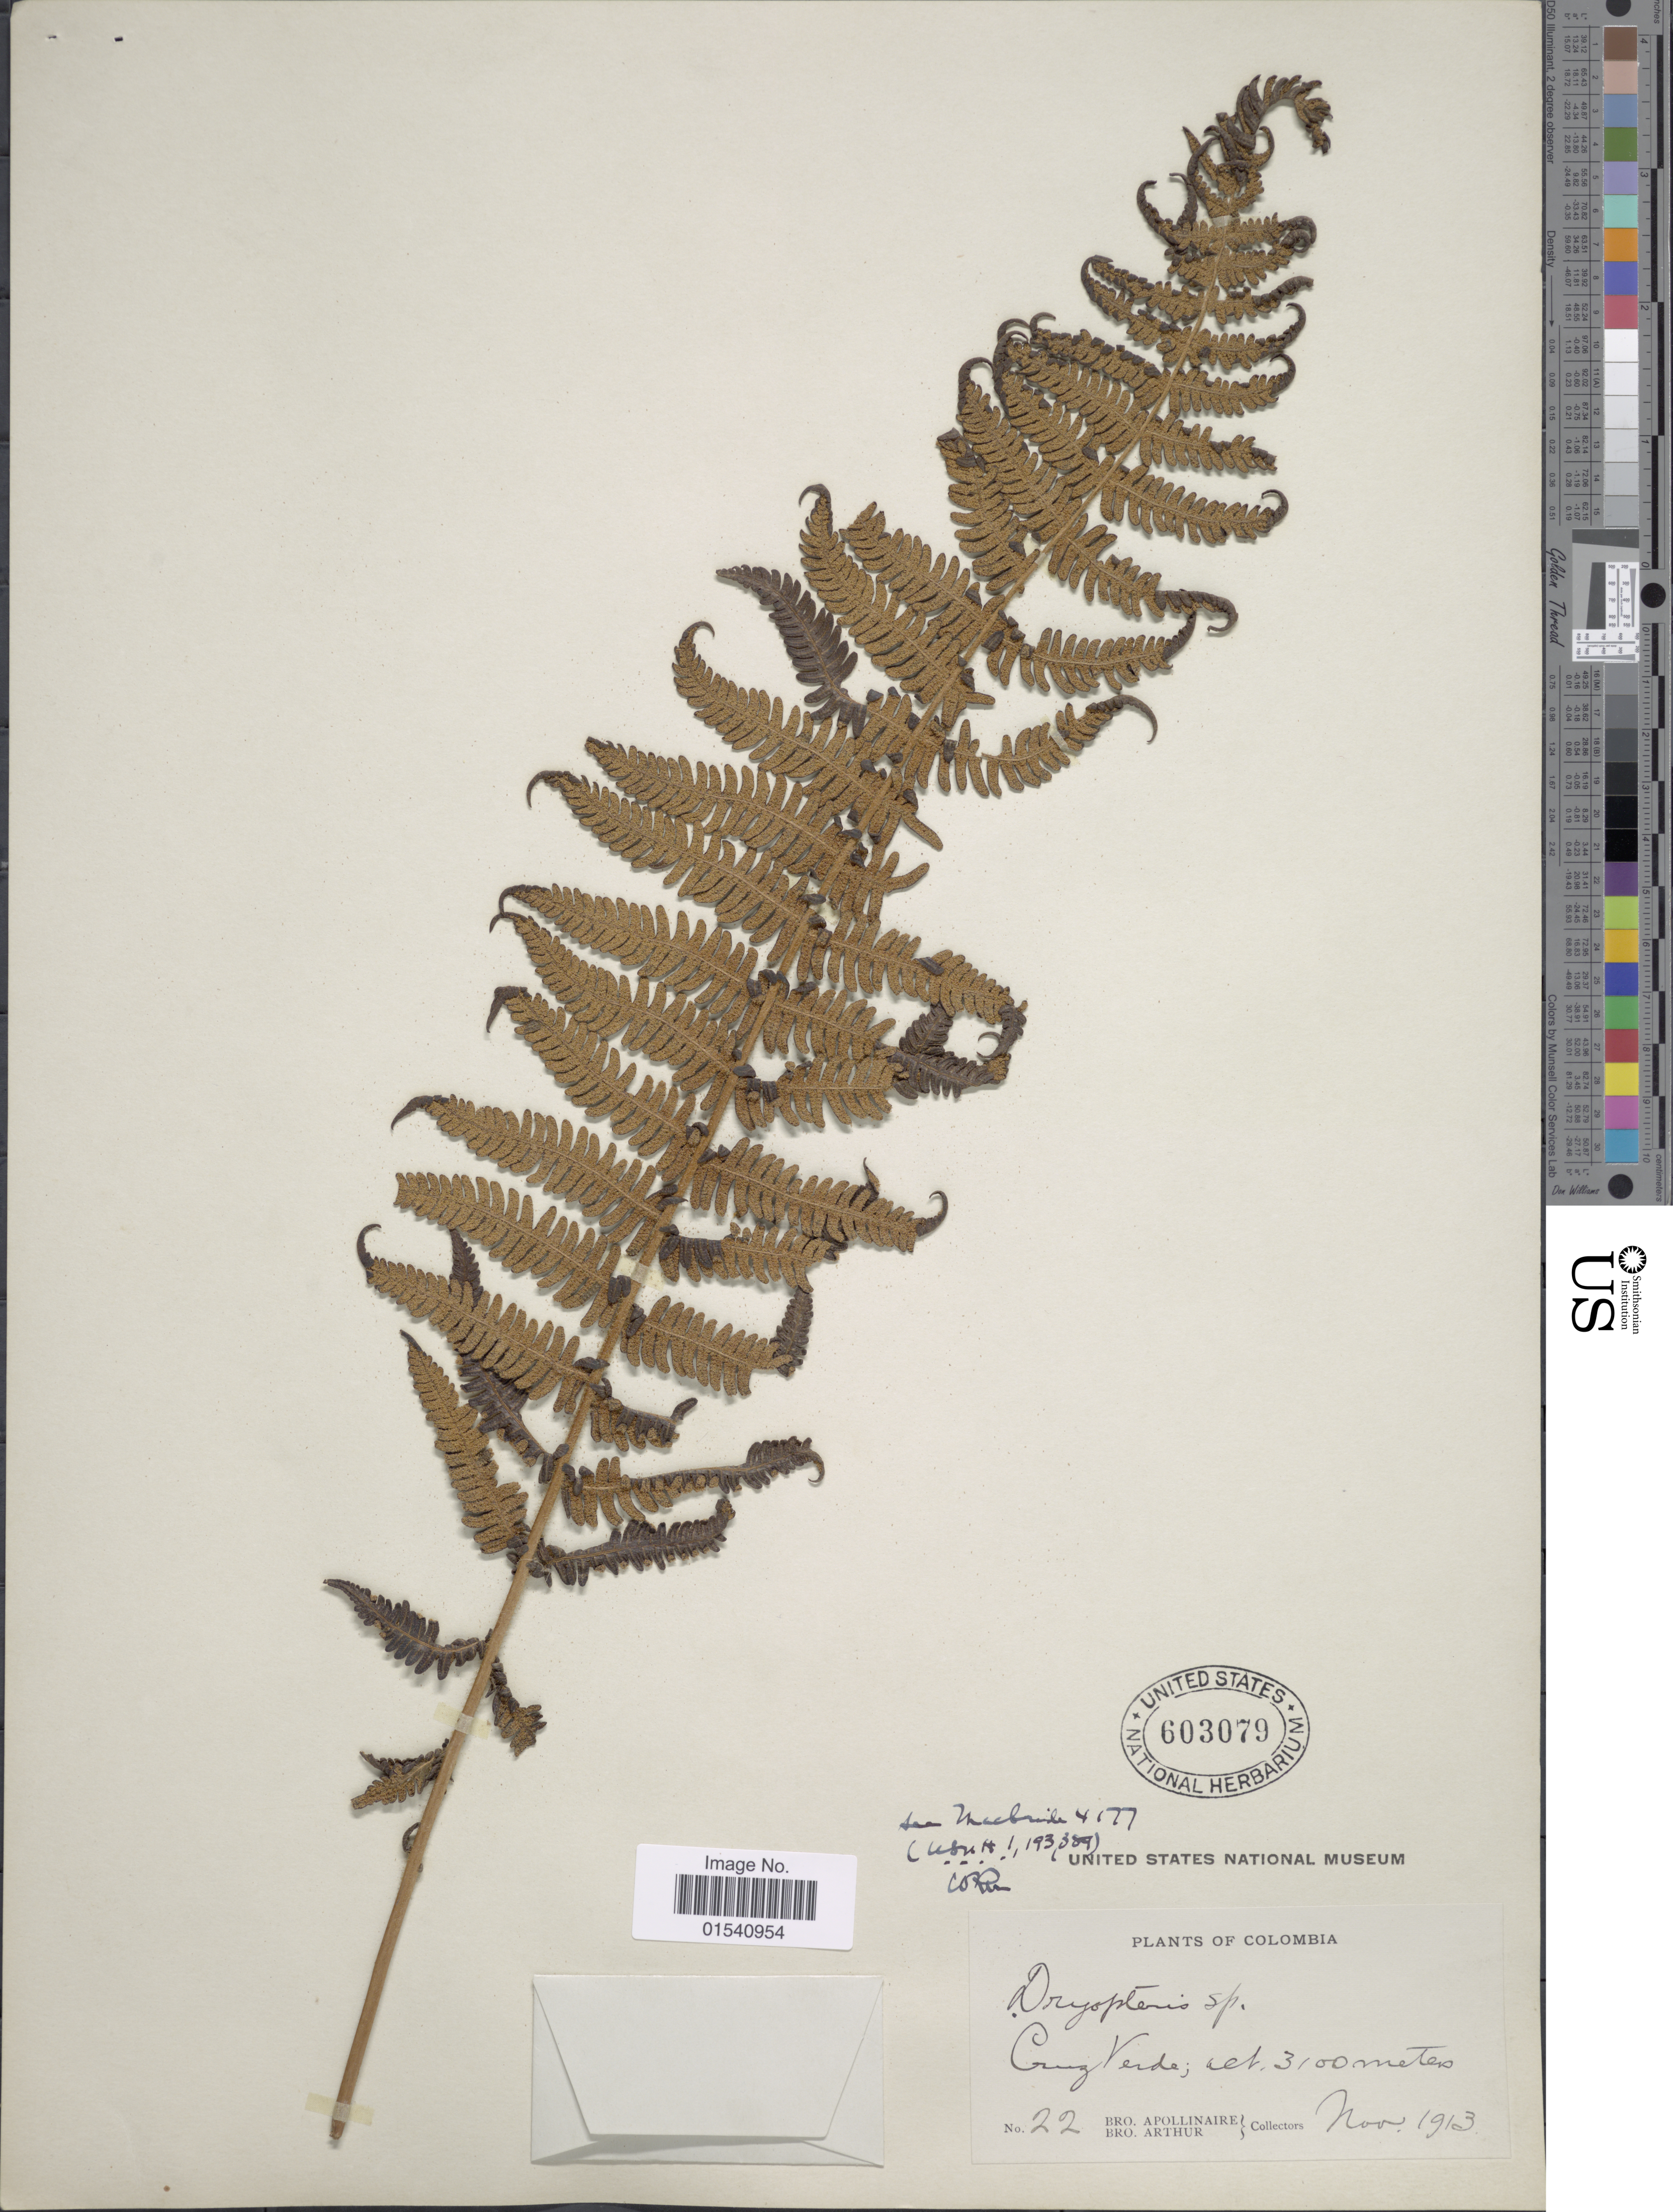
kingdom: Plantae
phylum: Tracheophyta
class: Polypodiopsida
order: Polypodiales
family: Thelypteridaceae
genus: Amauropelta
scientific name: Amauropelta ruiziana (Klotzsch) comb. nov., ined 2015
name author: (Klotzsch)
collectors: Bro. Apollinaire & Bro. Arthur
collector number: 22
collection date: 1913-11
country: Colombia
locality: Cruz Verde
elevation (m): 3100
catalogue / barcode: US 603079